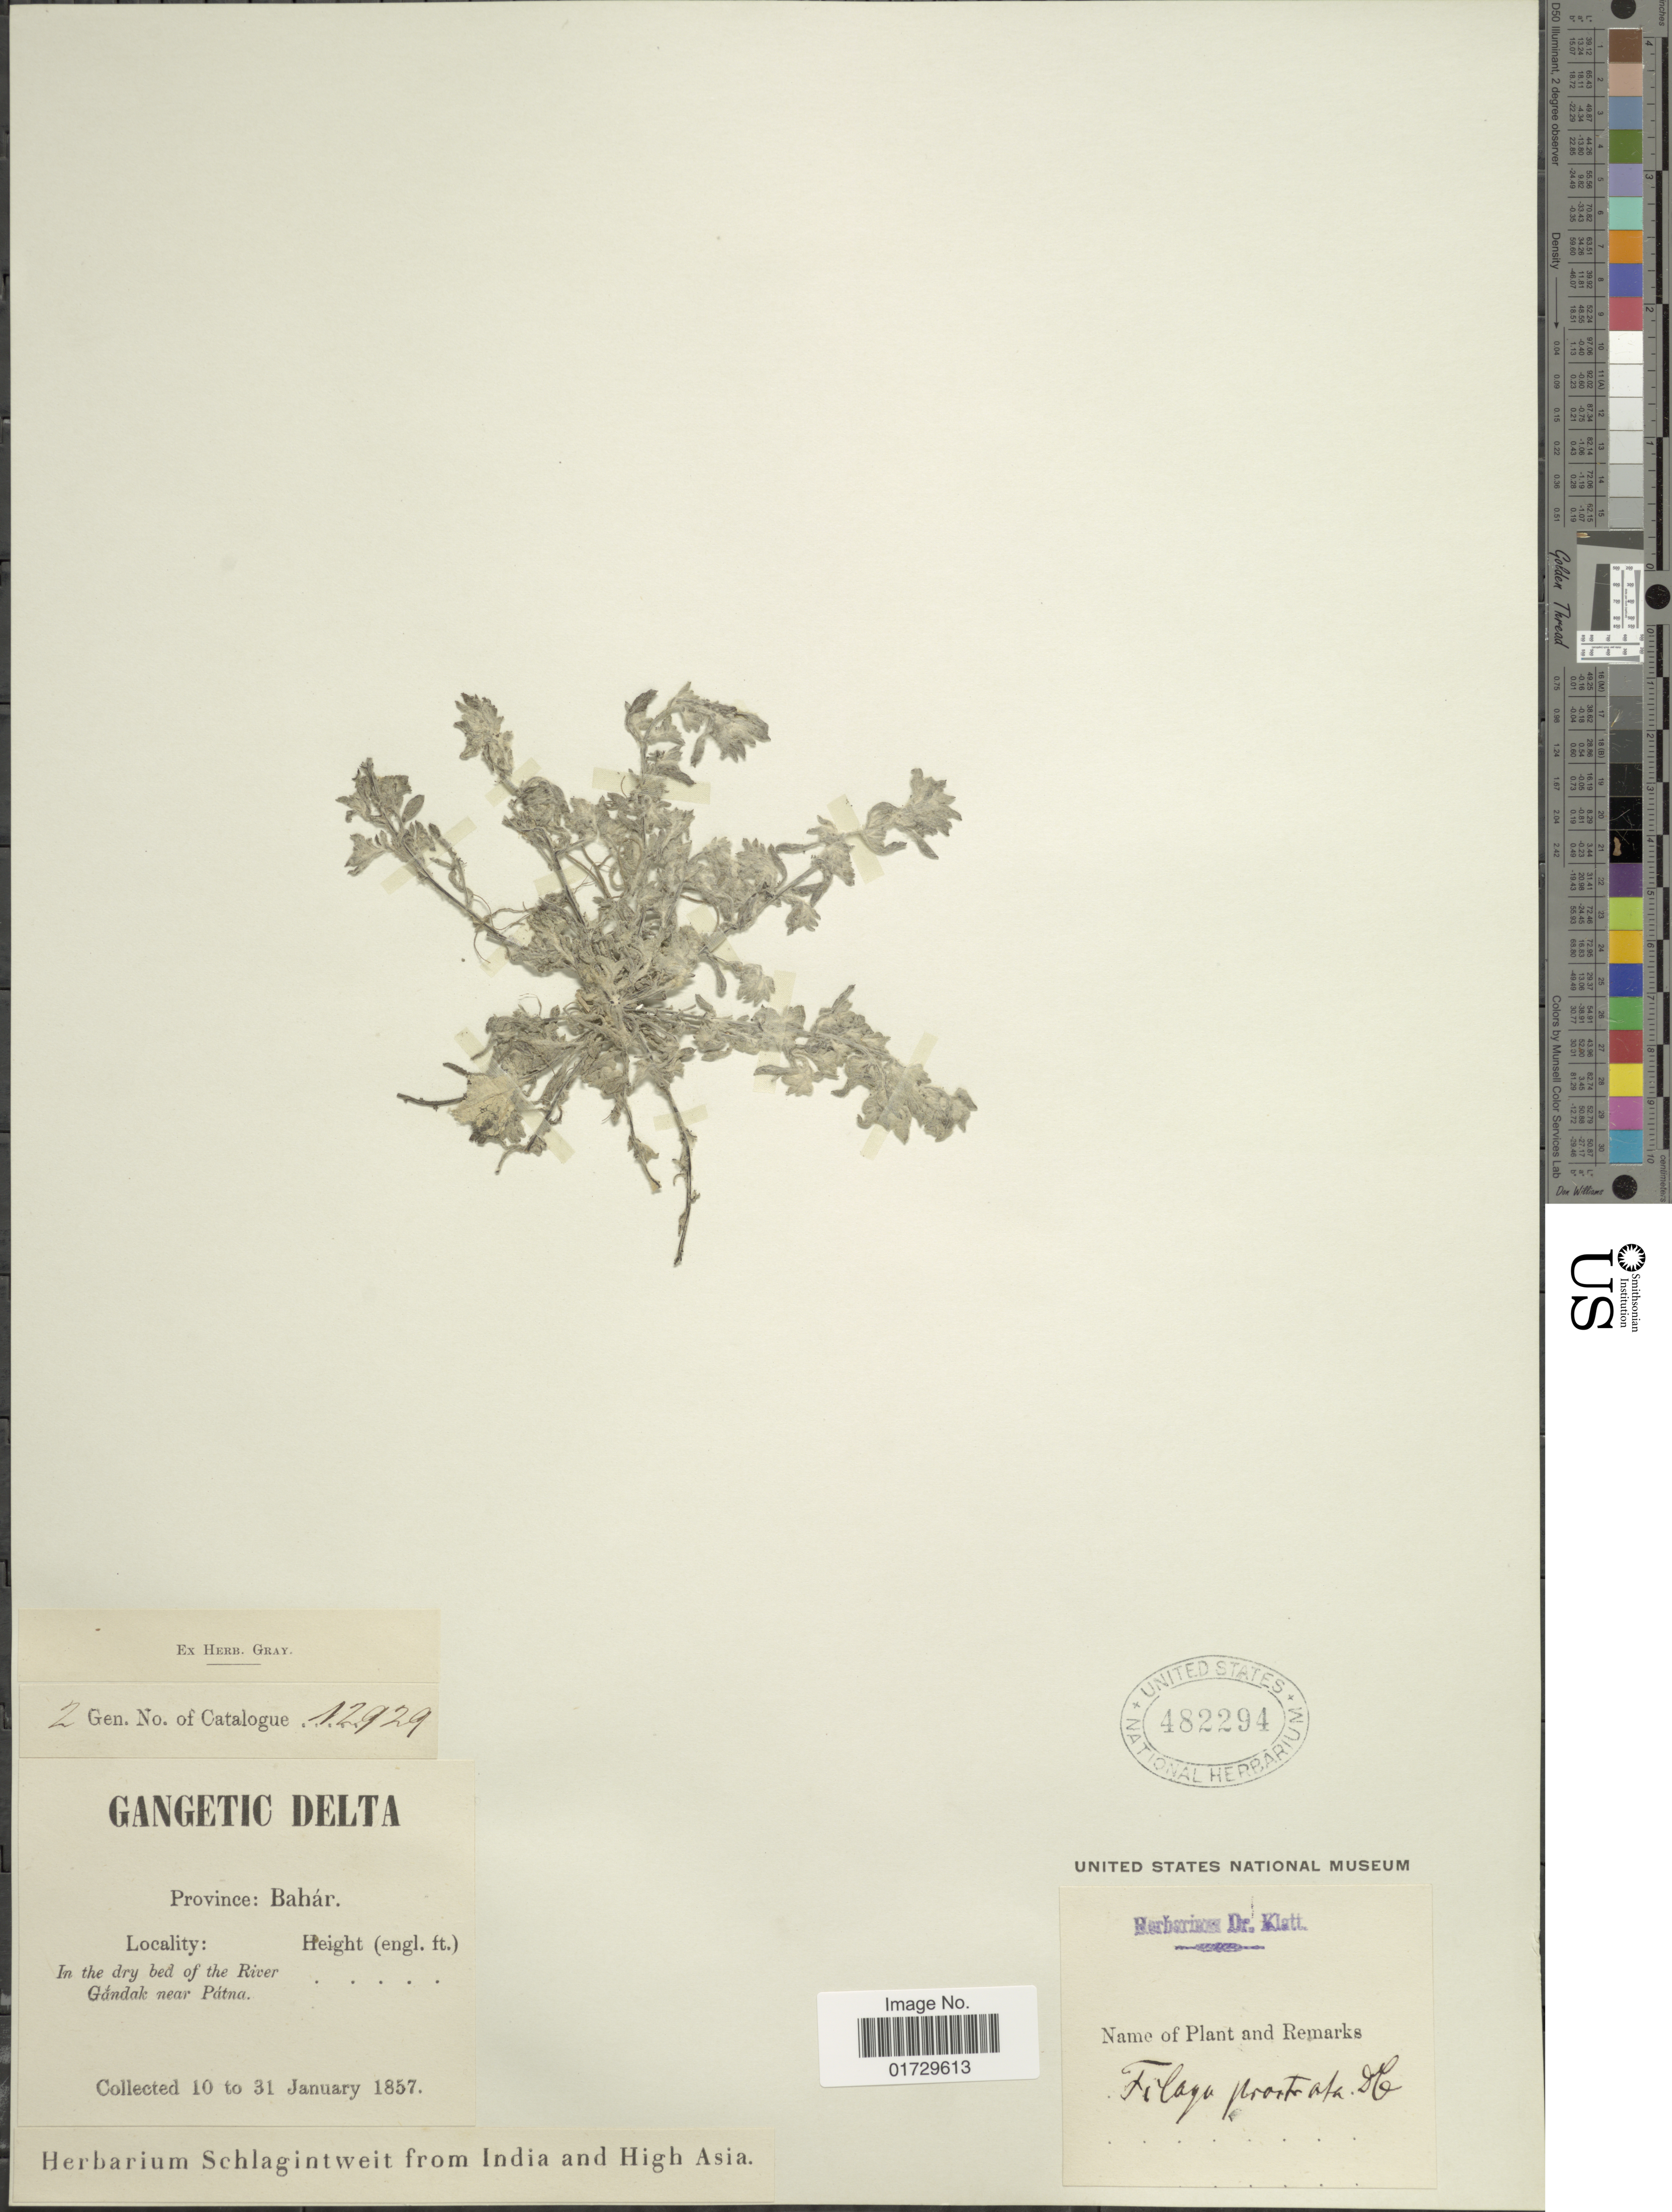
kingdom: Plantae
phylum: Tracheophyta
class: Magnoliopsida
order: Asterales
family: Asteraceae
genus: Filago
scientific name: Filago prostrata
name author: DC.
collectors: ex herb. Schlagintweit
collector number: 12929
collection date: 1857-01-10/1857-01-31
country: India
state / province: Bihar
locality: Gangetic Delta, Province: Bahar, in the dry of the river Gandak near Patna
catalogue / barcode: US 482294